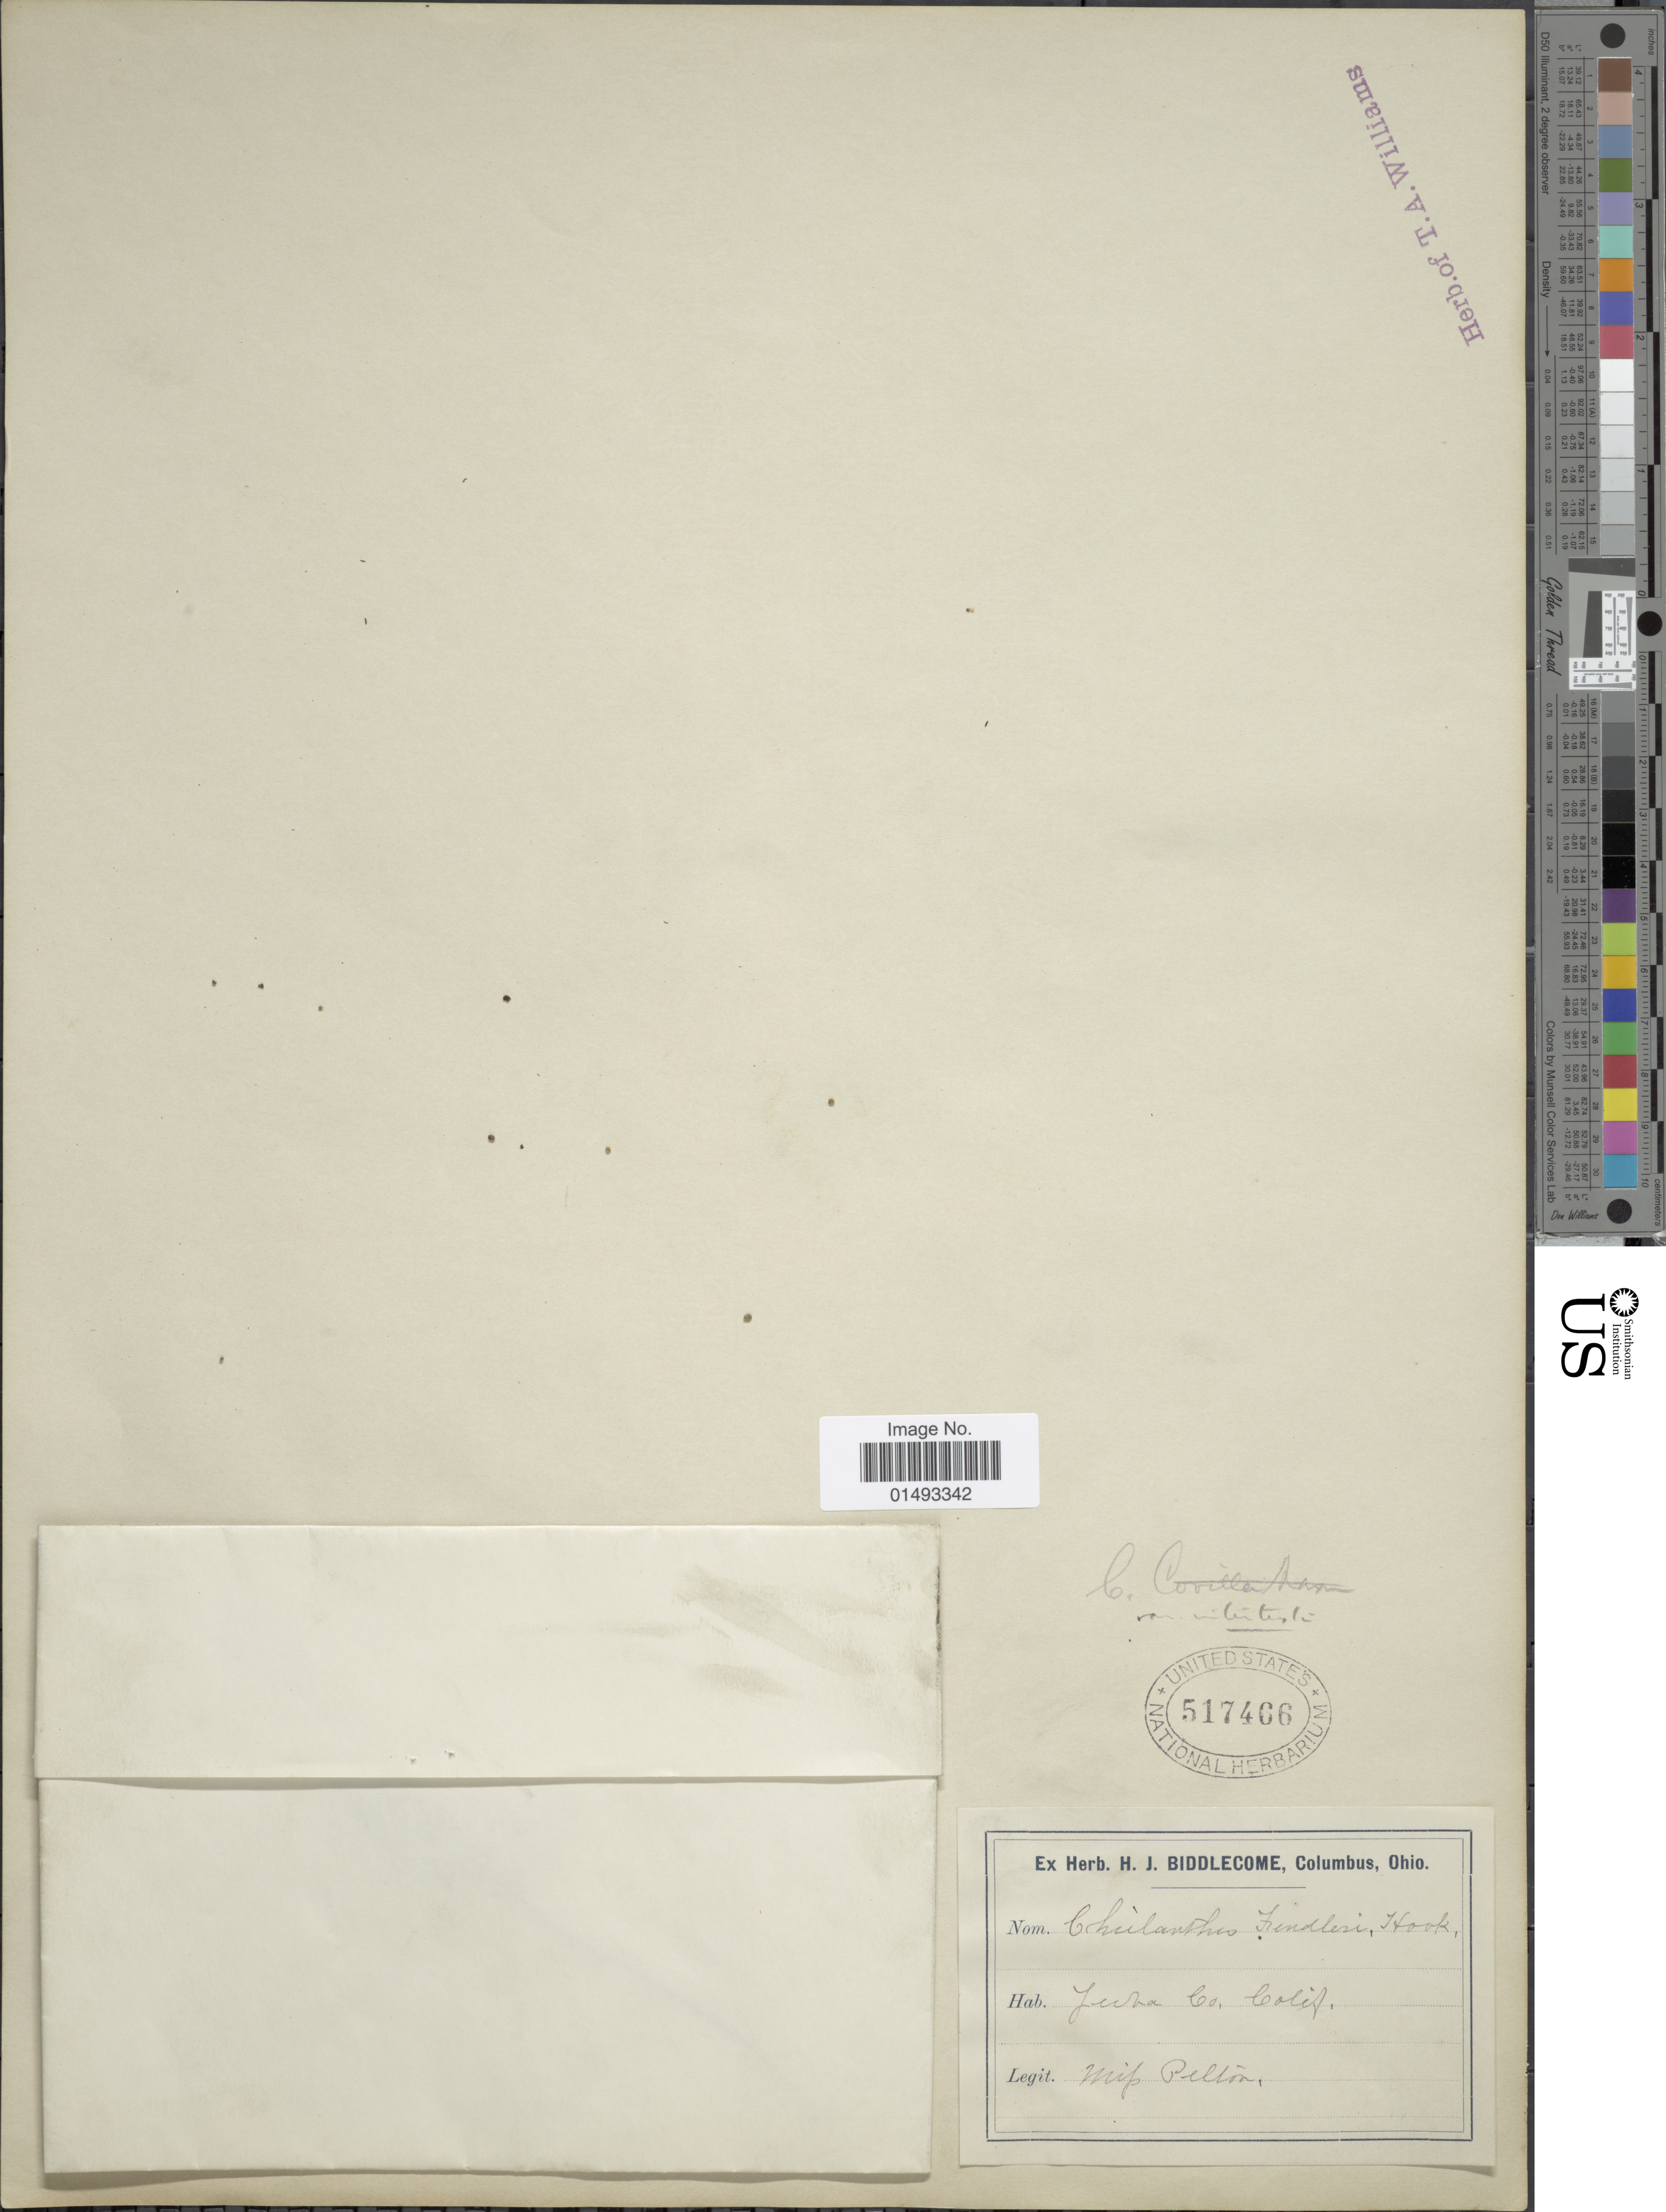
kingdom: Plantae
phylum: Tracheophyta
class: Polypodiopsida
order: Polypodiales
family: Pteridaceae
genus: Myriopteris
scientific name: Myriopteris intertexta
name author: (Maxon) Grusz & Windham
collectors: Pelton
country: United States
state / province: California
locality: Juna Co.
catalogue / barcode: US 517466